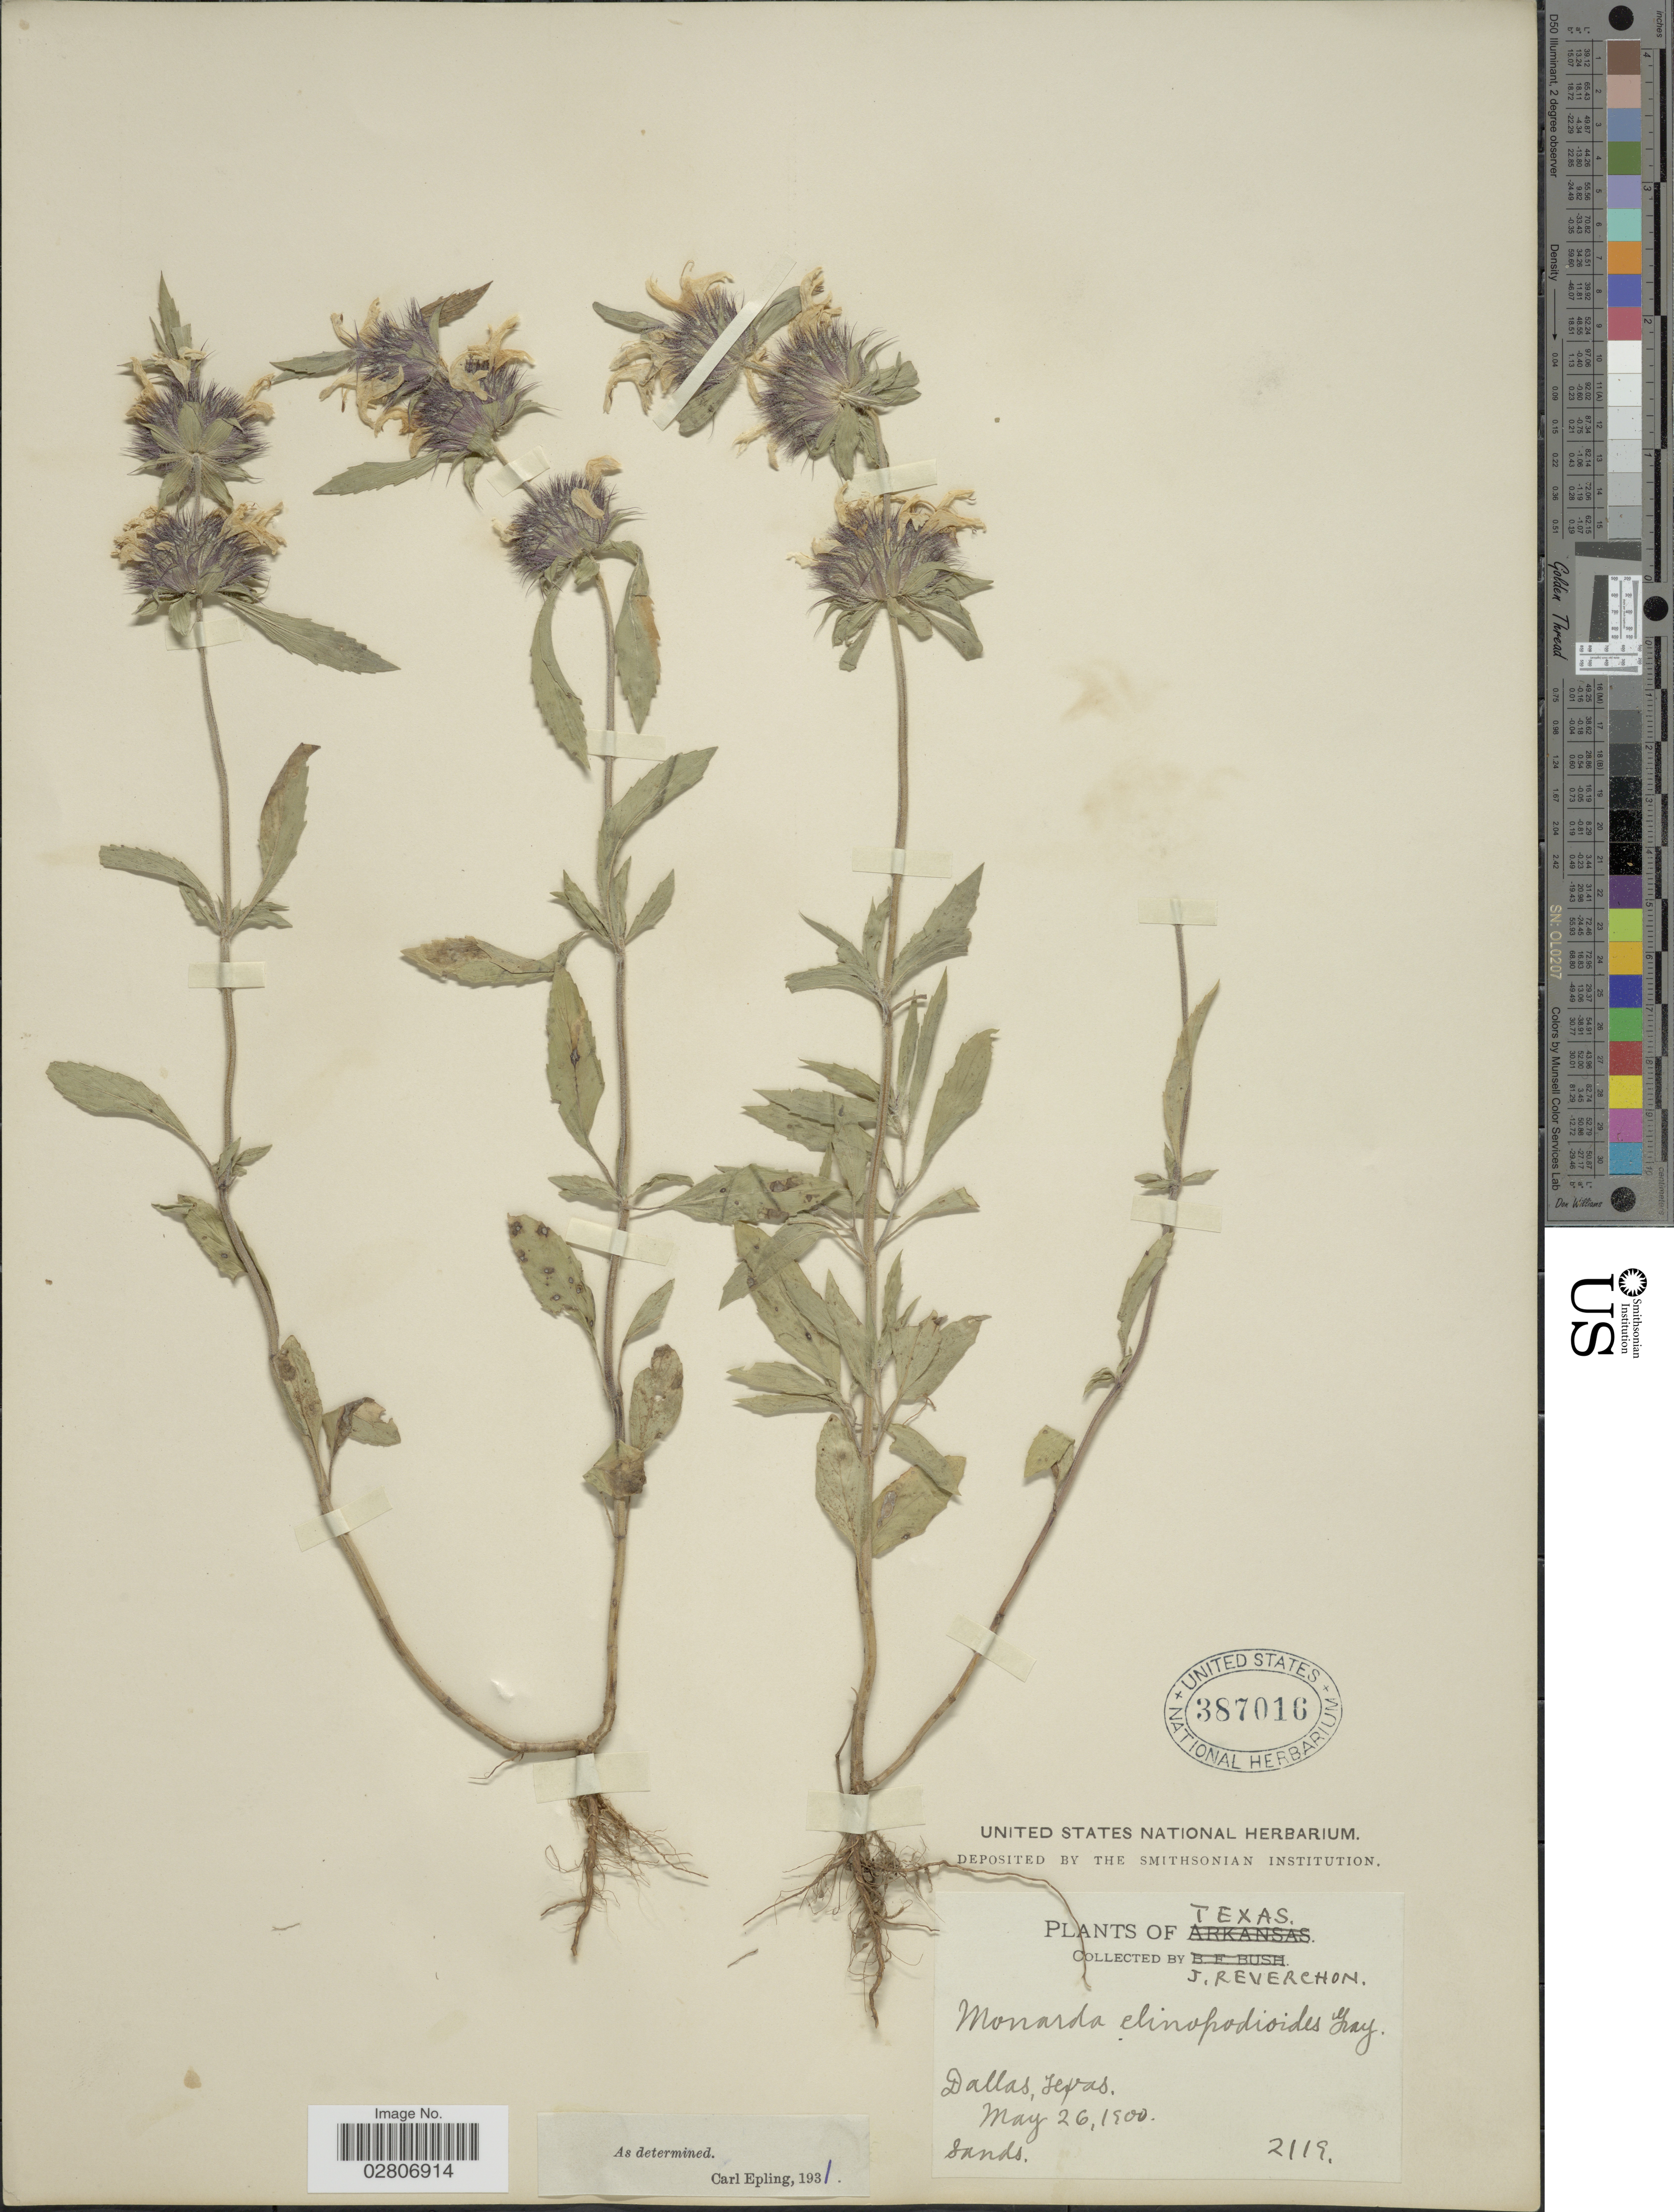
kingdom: Plantae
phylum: Tracheophyta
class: Magnoliopsida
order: Lamiales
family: Lamiaceae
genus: Monarda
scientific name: Monarda clinopodioides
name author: A. Gray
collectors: J. Reverchon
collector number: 2119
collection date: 1900-05-26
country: United States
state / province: Texas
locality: Dallas.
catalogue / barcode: US 387016